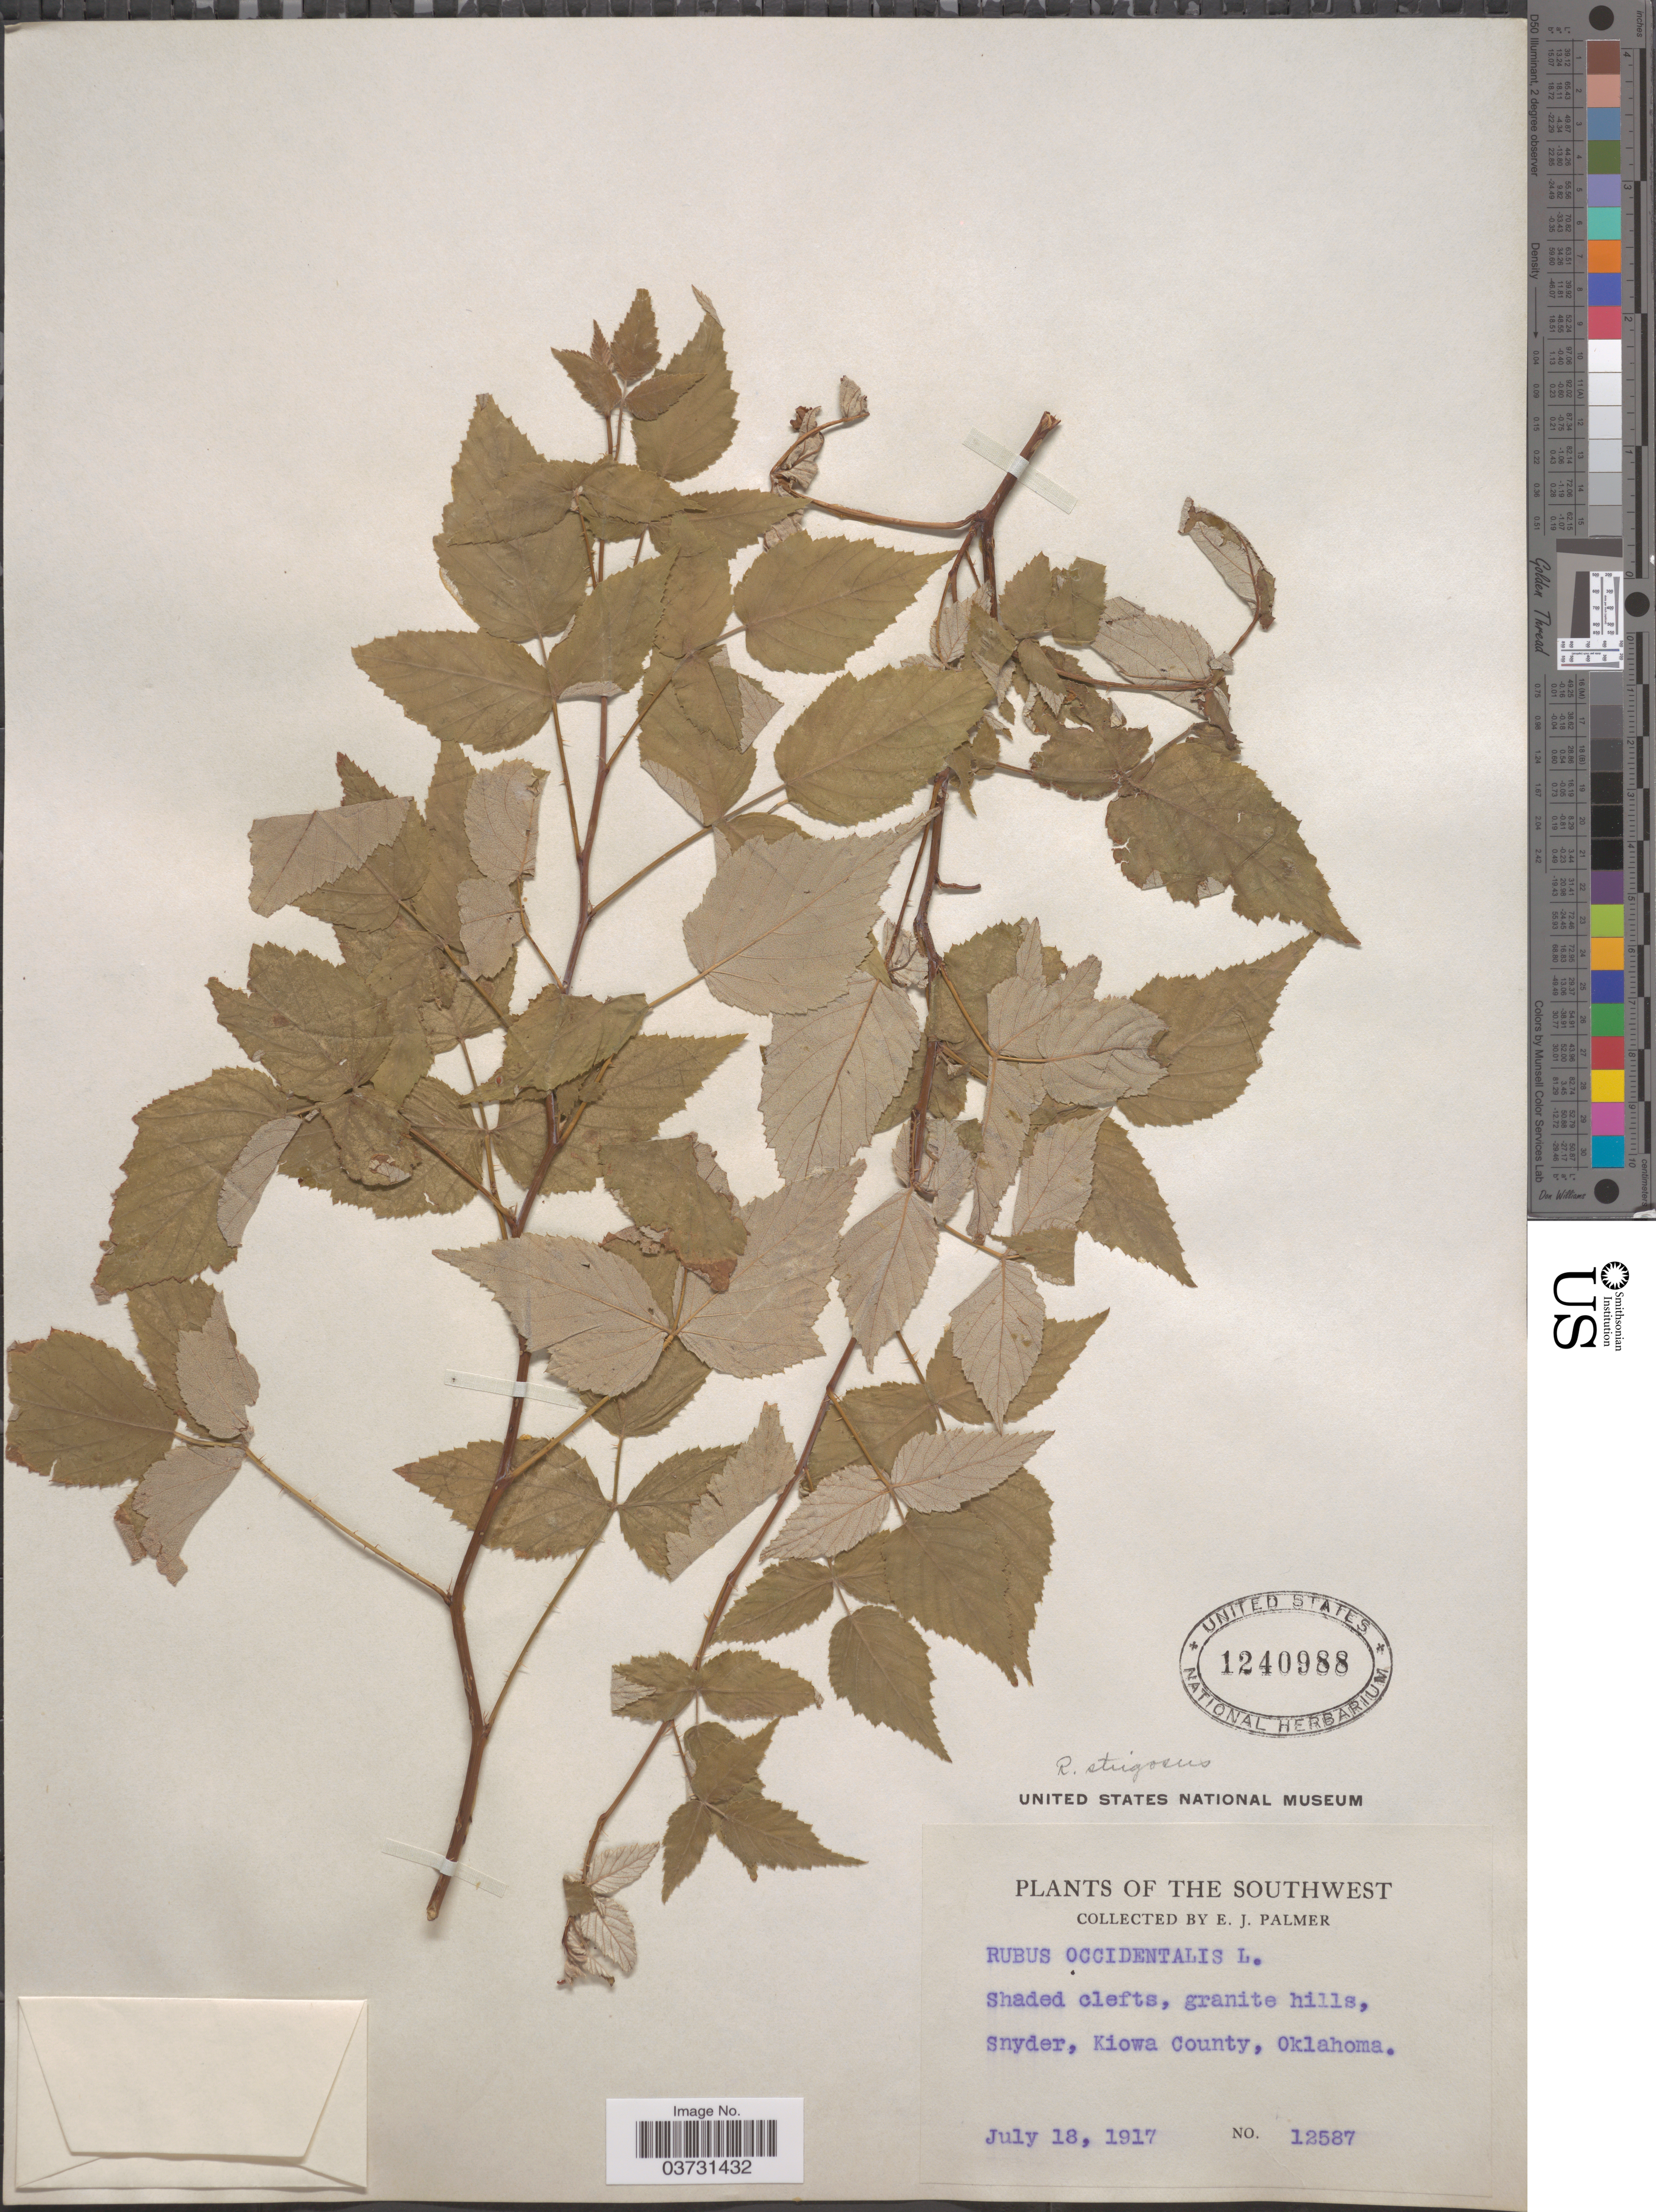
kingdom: Plantae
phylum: Tracheophyta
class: Magnoliopsida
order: Rosales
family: Rosaceae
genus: Rubus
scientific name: Rubus strigosus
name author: Michx.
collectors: E. J. Palmer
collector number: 12587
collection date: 1917-07-18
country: United States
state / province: Oklahoma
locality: The Southwest. Shaded clefts, granite hills, Snyder, Kiowa County.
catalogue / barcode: US 1240988